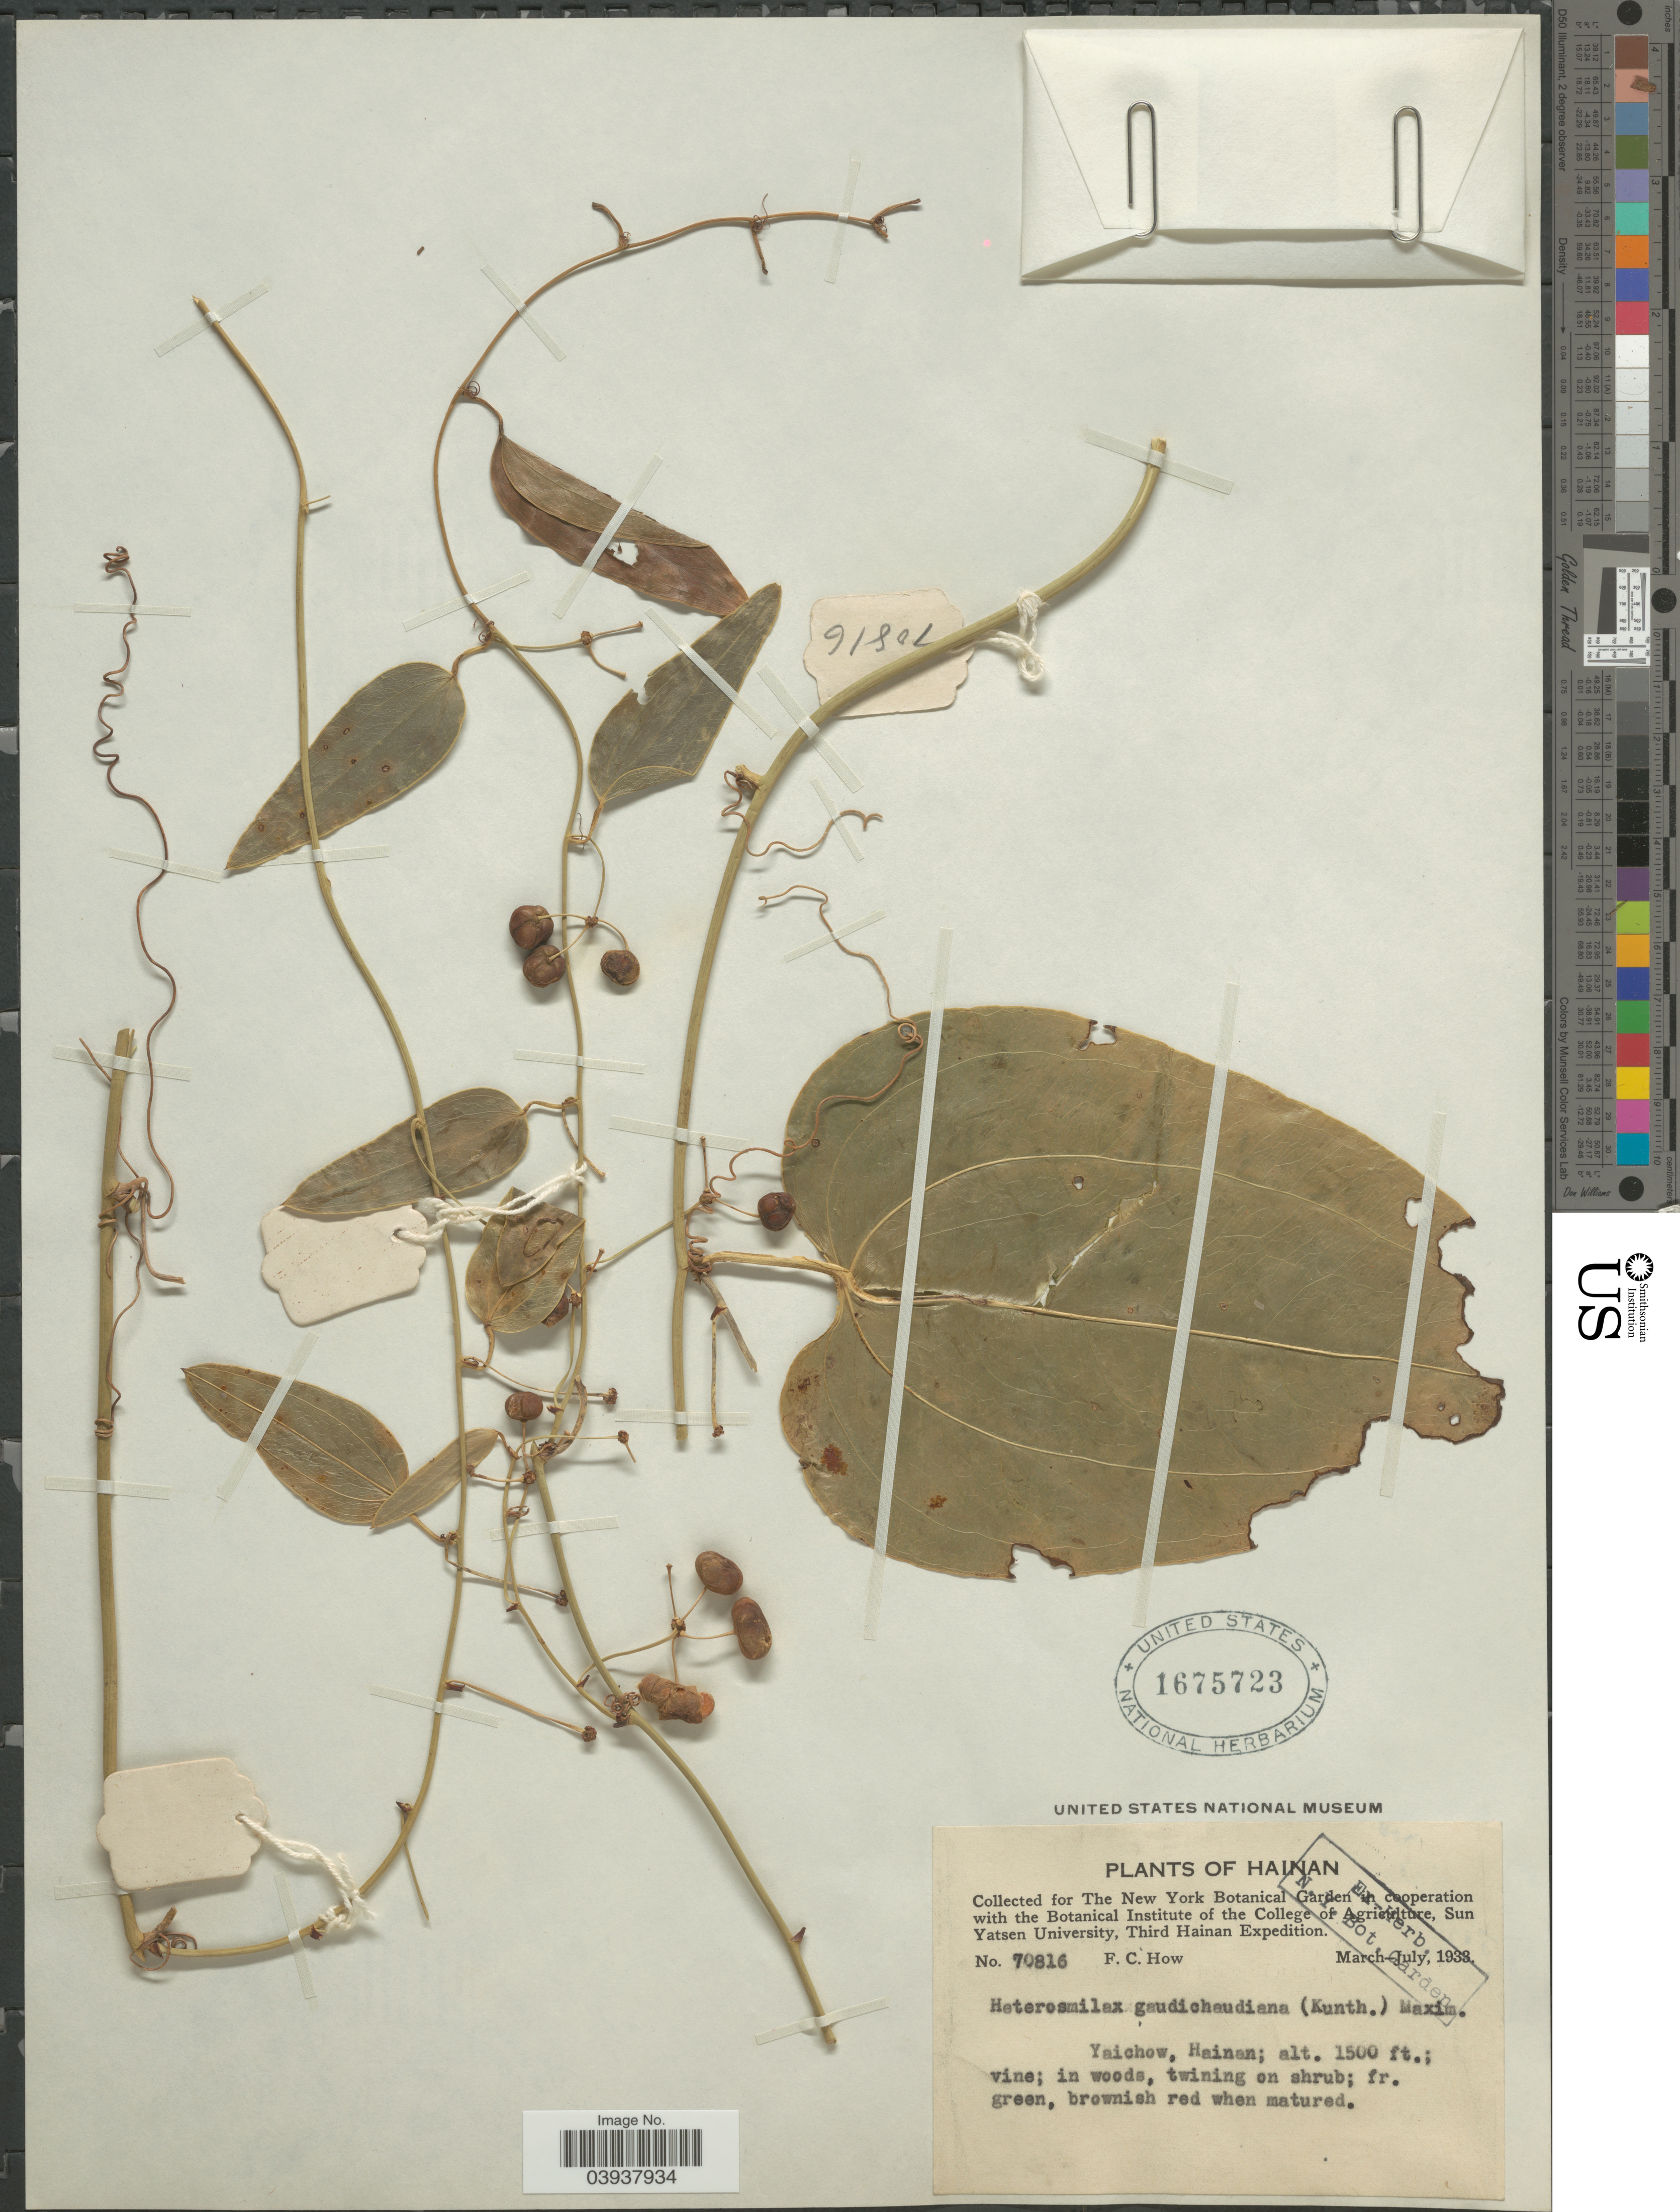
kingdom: Plantae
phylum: Tracheophyta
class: Liliopsida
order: Liliales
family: Smilacaceae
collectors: F. C. How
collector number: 70816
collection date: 1933-03/1933-07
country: China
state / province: Hainan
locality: Yaichow.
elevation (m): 457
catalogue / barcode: US 1675723